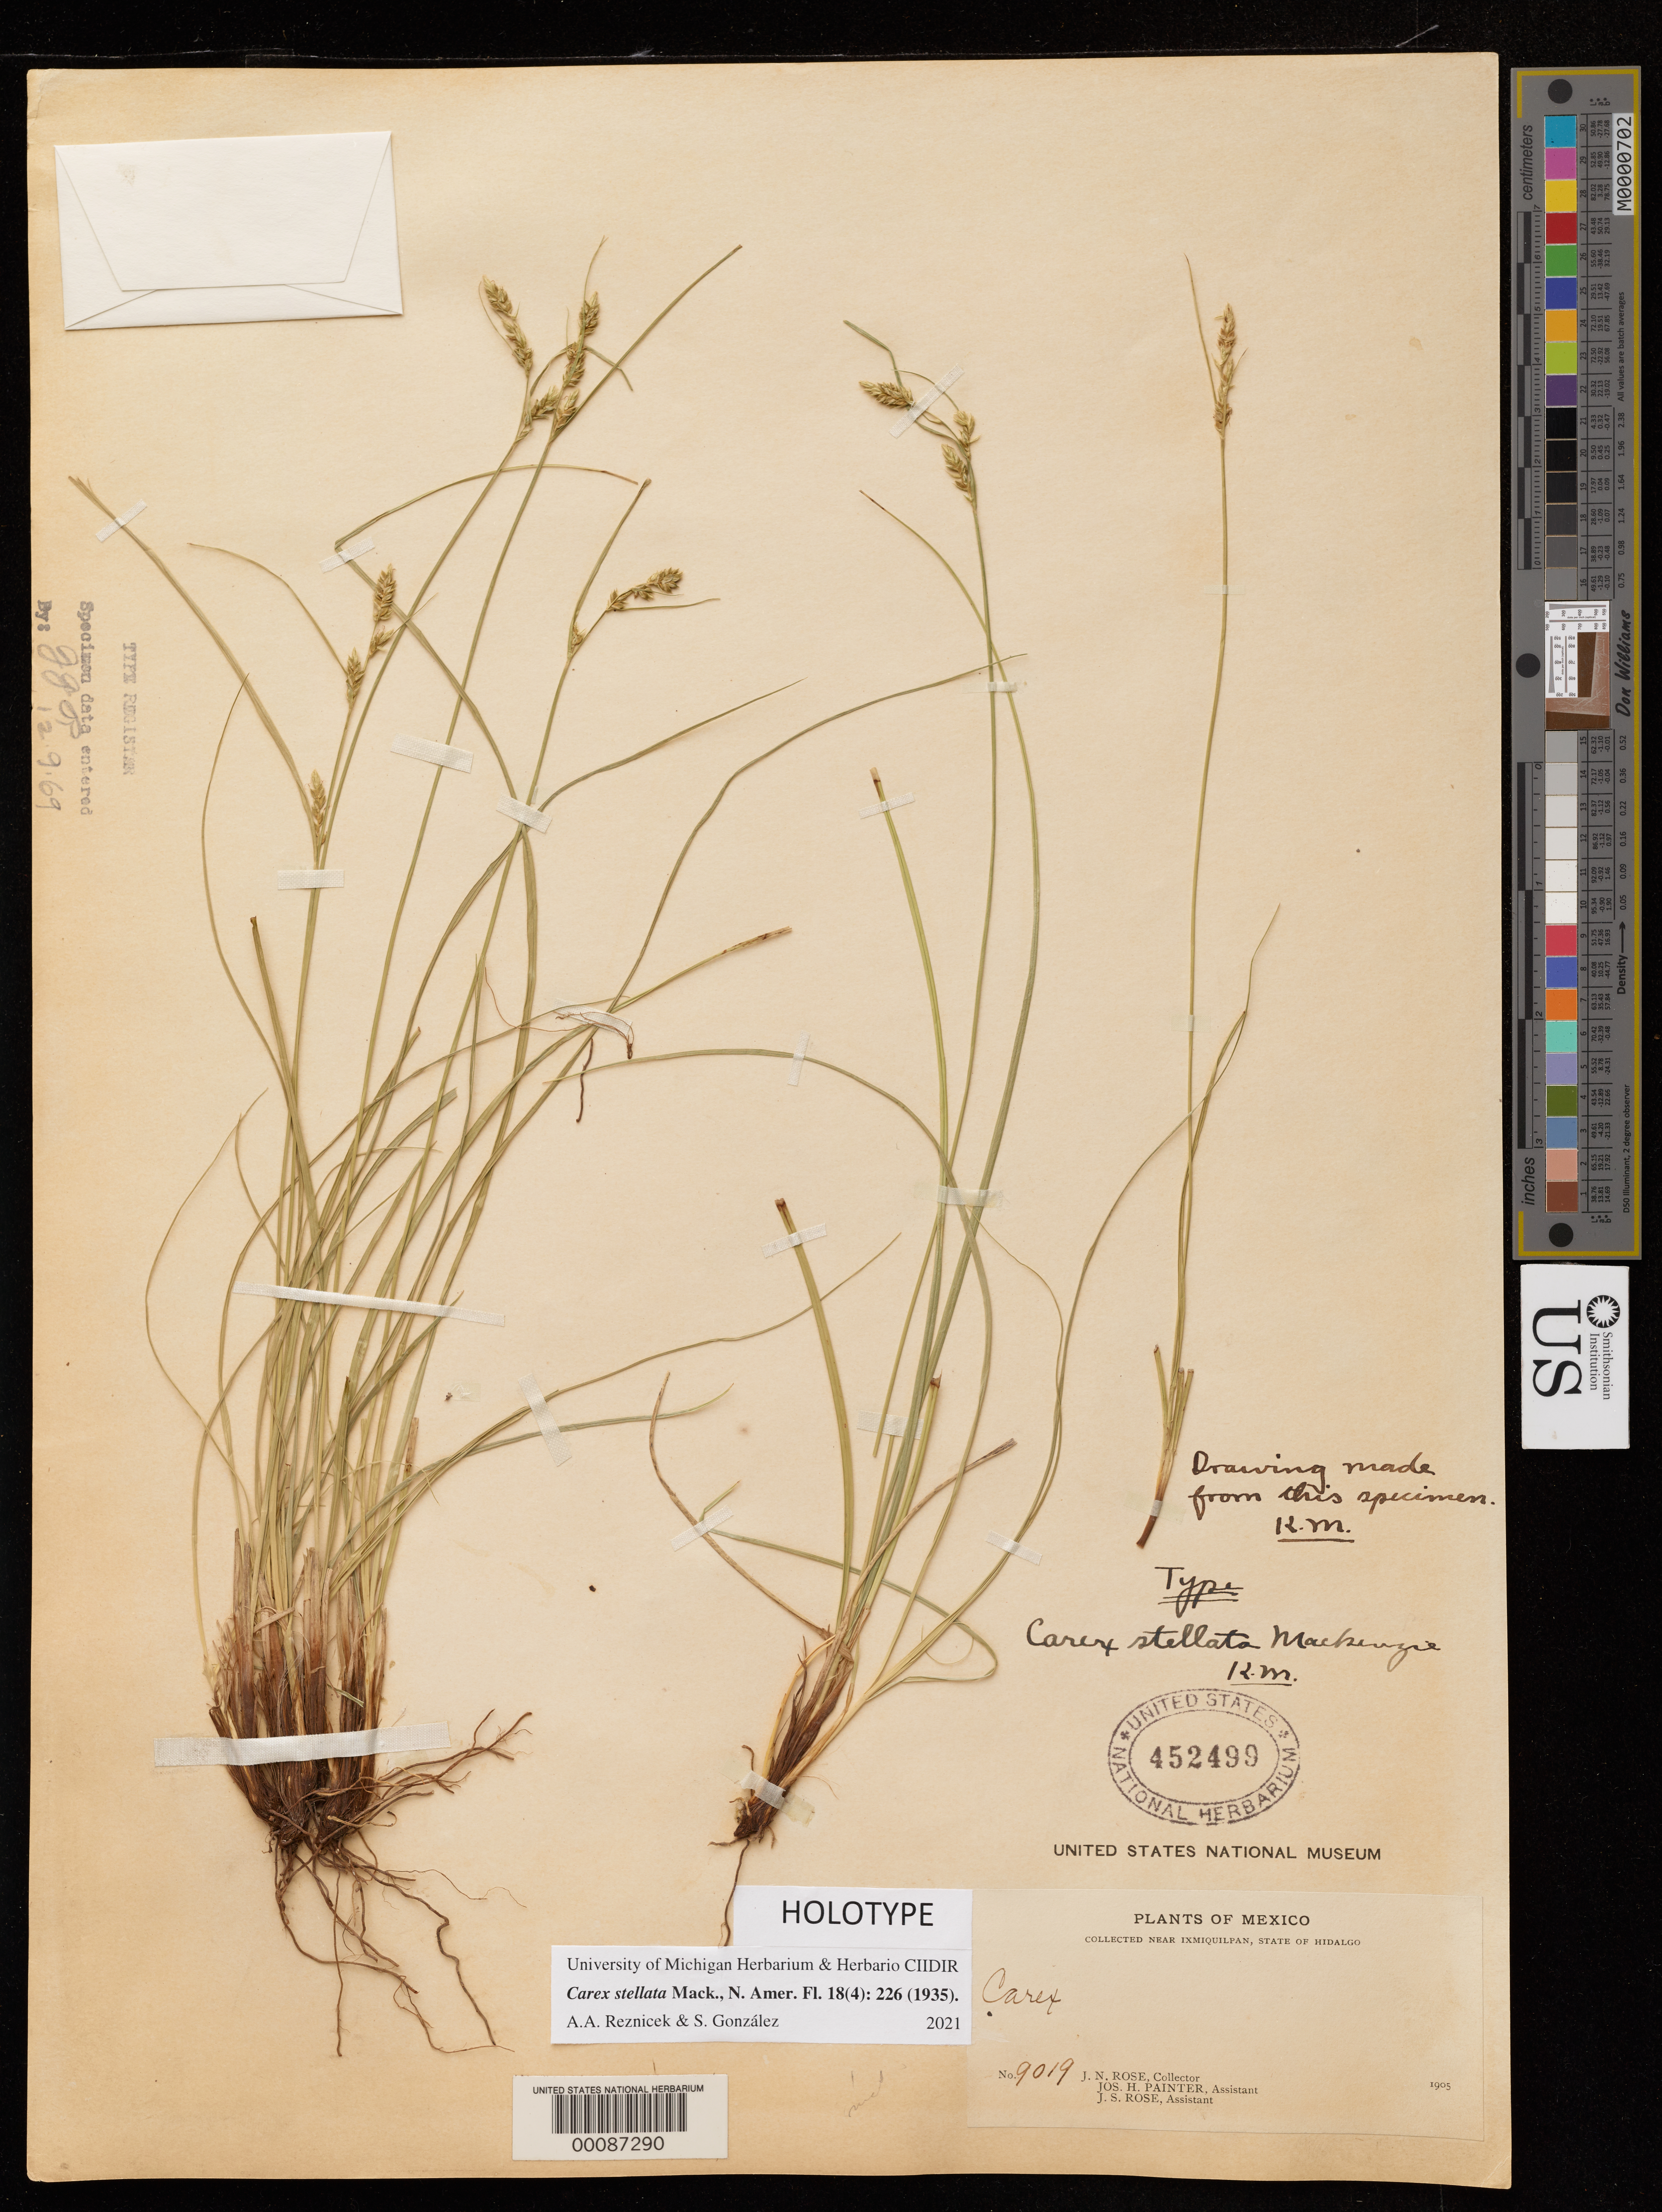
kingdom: Plantae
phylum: Tracheophyta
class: Liliopsida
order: Poales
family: Cyperaceae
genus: Carex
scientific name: Carex stellata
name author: Mack.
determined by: Reznicek, A. A.; Gonzalez, M. S.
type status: Holotype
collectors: J. N. Rose, J. H. Painter & J. S. Rose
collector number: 9019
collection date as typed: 1905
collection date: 1905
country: Mexico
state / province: Hidalgo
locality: Near Ixmoquilpan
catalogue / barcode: US 452499